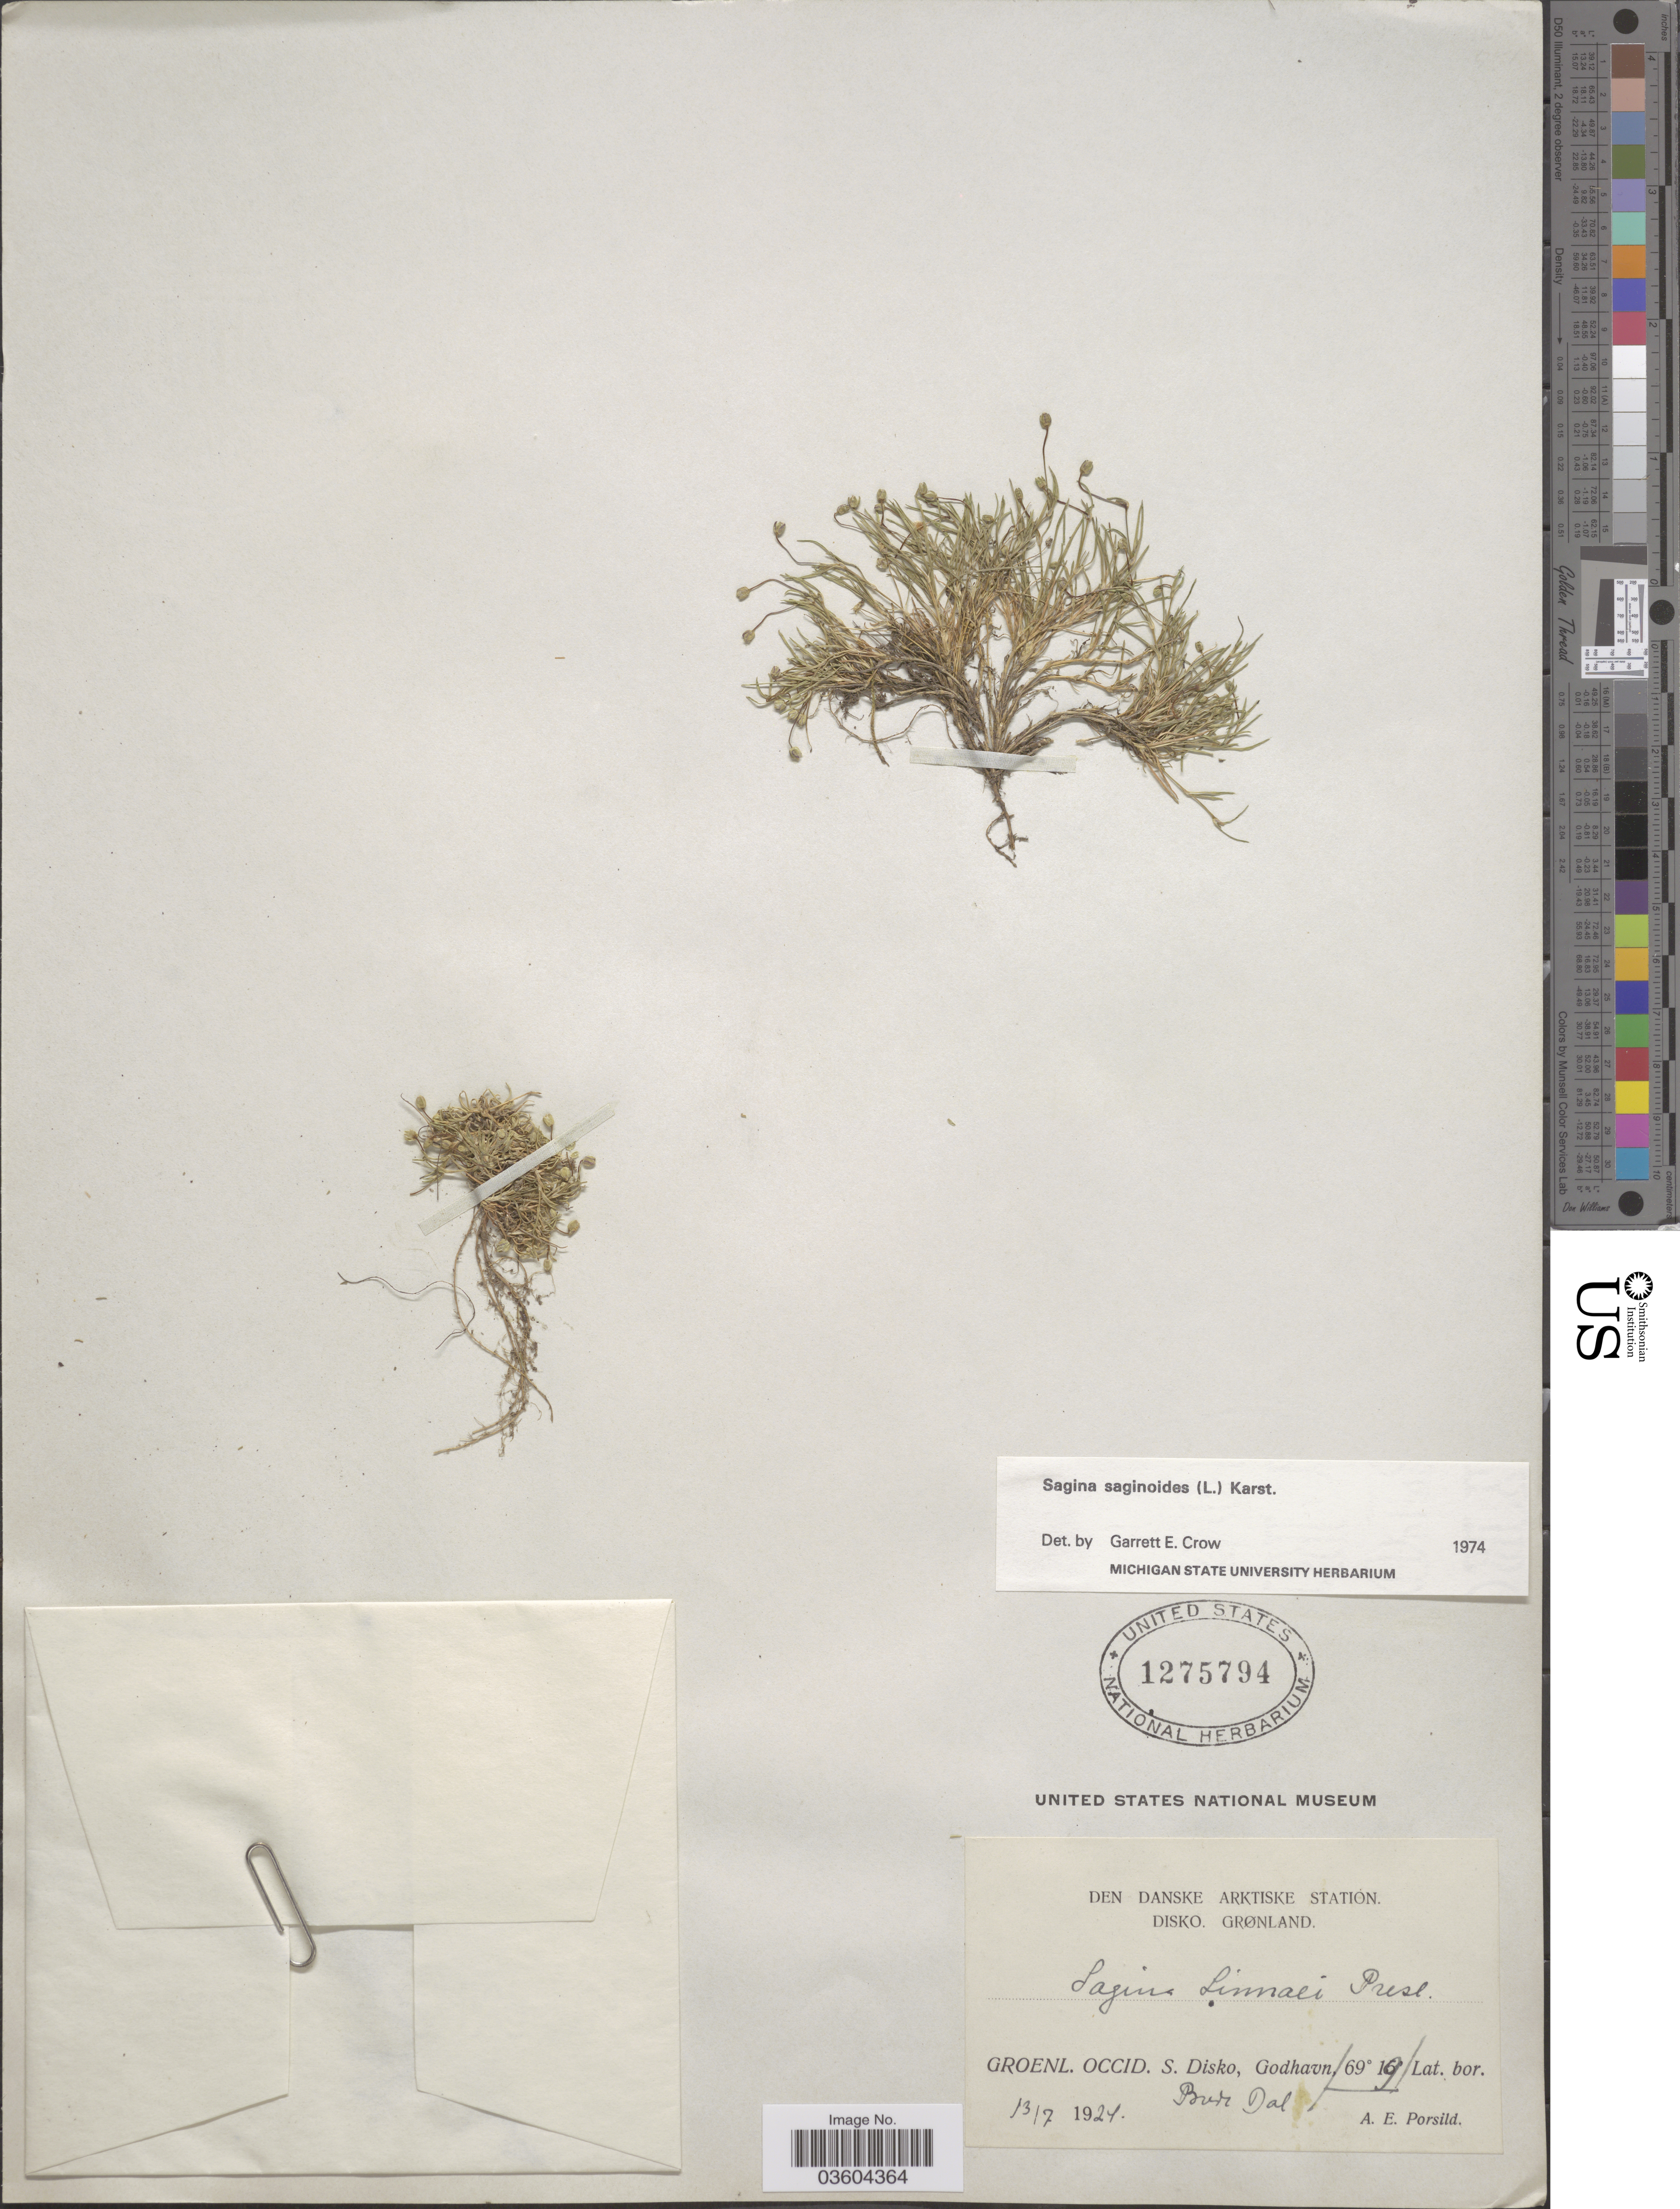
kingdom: Plantae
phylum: Tracheophyta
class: Magnoliopsida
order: Caryophyllales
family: Caryophyllaceae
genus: Sagina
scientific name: Sagina saginoides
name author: (L.) H. Karst.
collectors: A. E. Porsild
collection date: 1924-07-13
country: Greenland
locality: Den Danske Arktiske Station. Disko. Grønland. Groenl. Occid. S. Disko, Godhavn. Bode [interpreted] Dal [interpreted].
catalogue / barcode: US 1275794